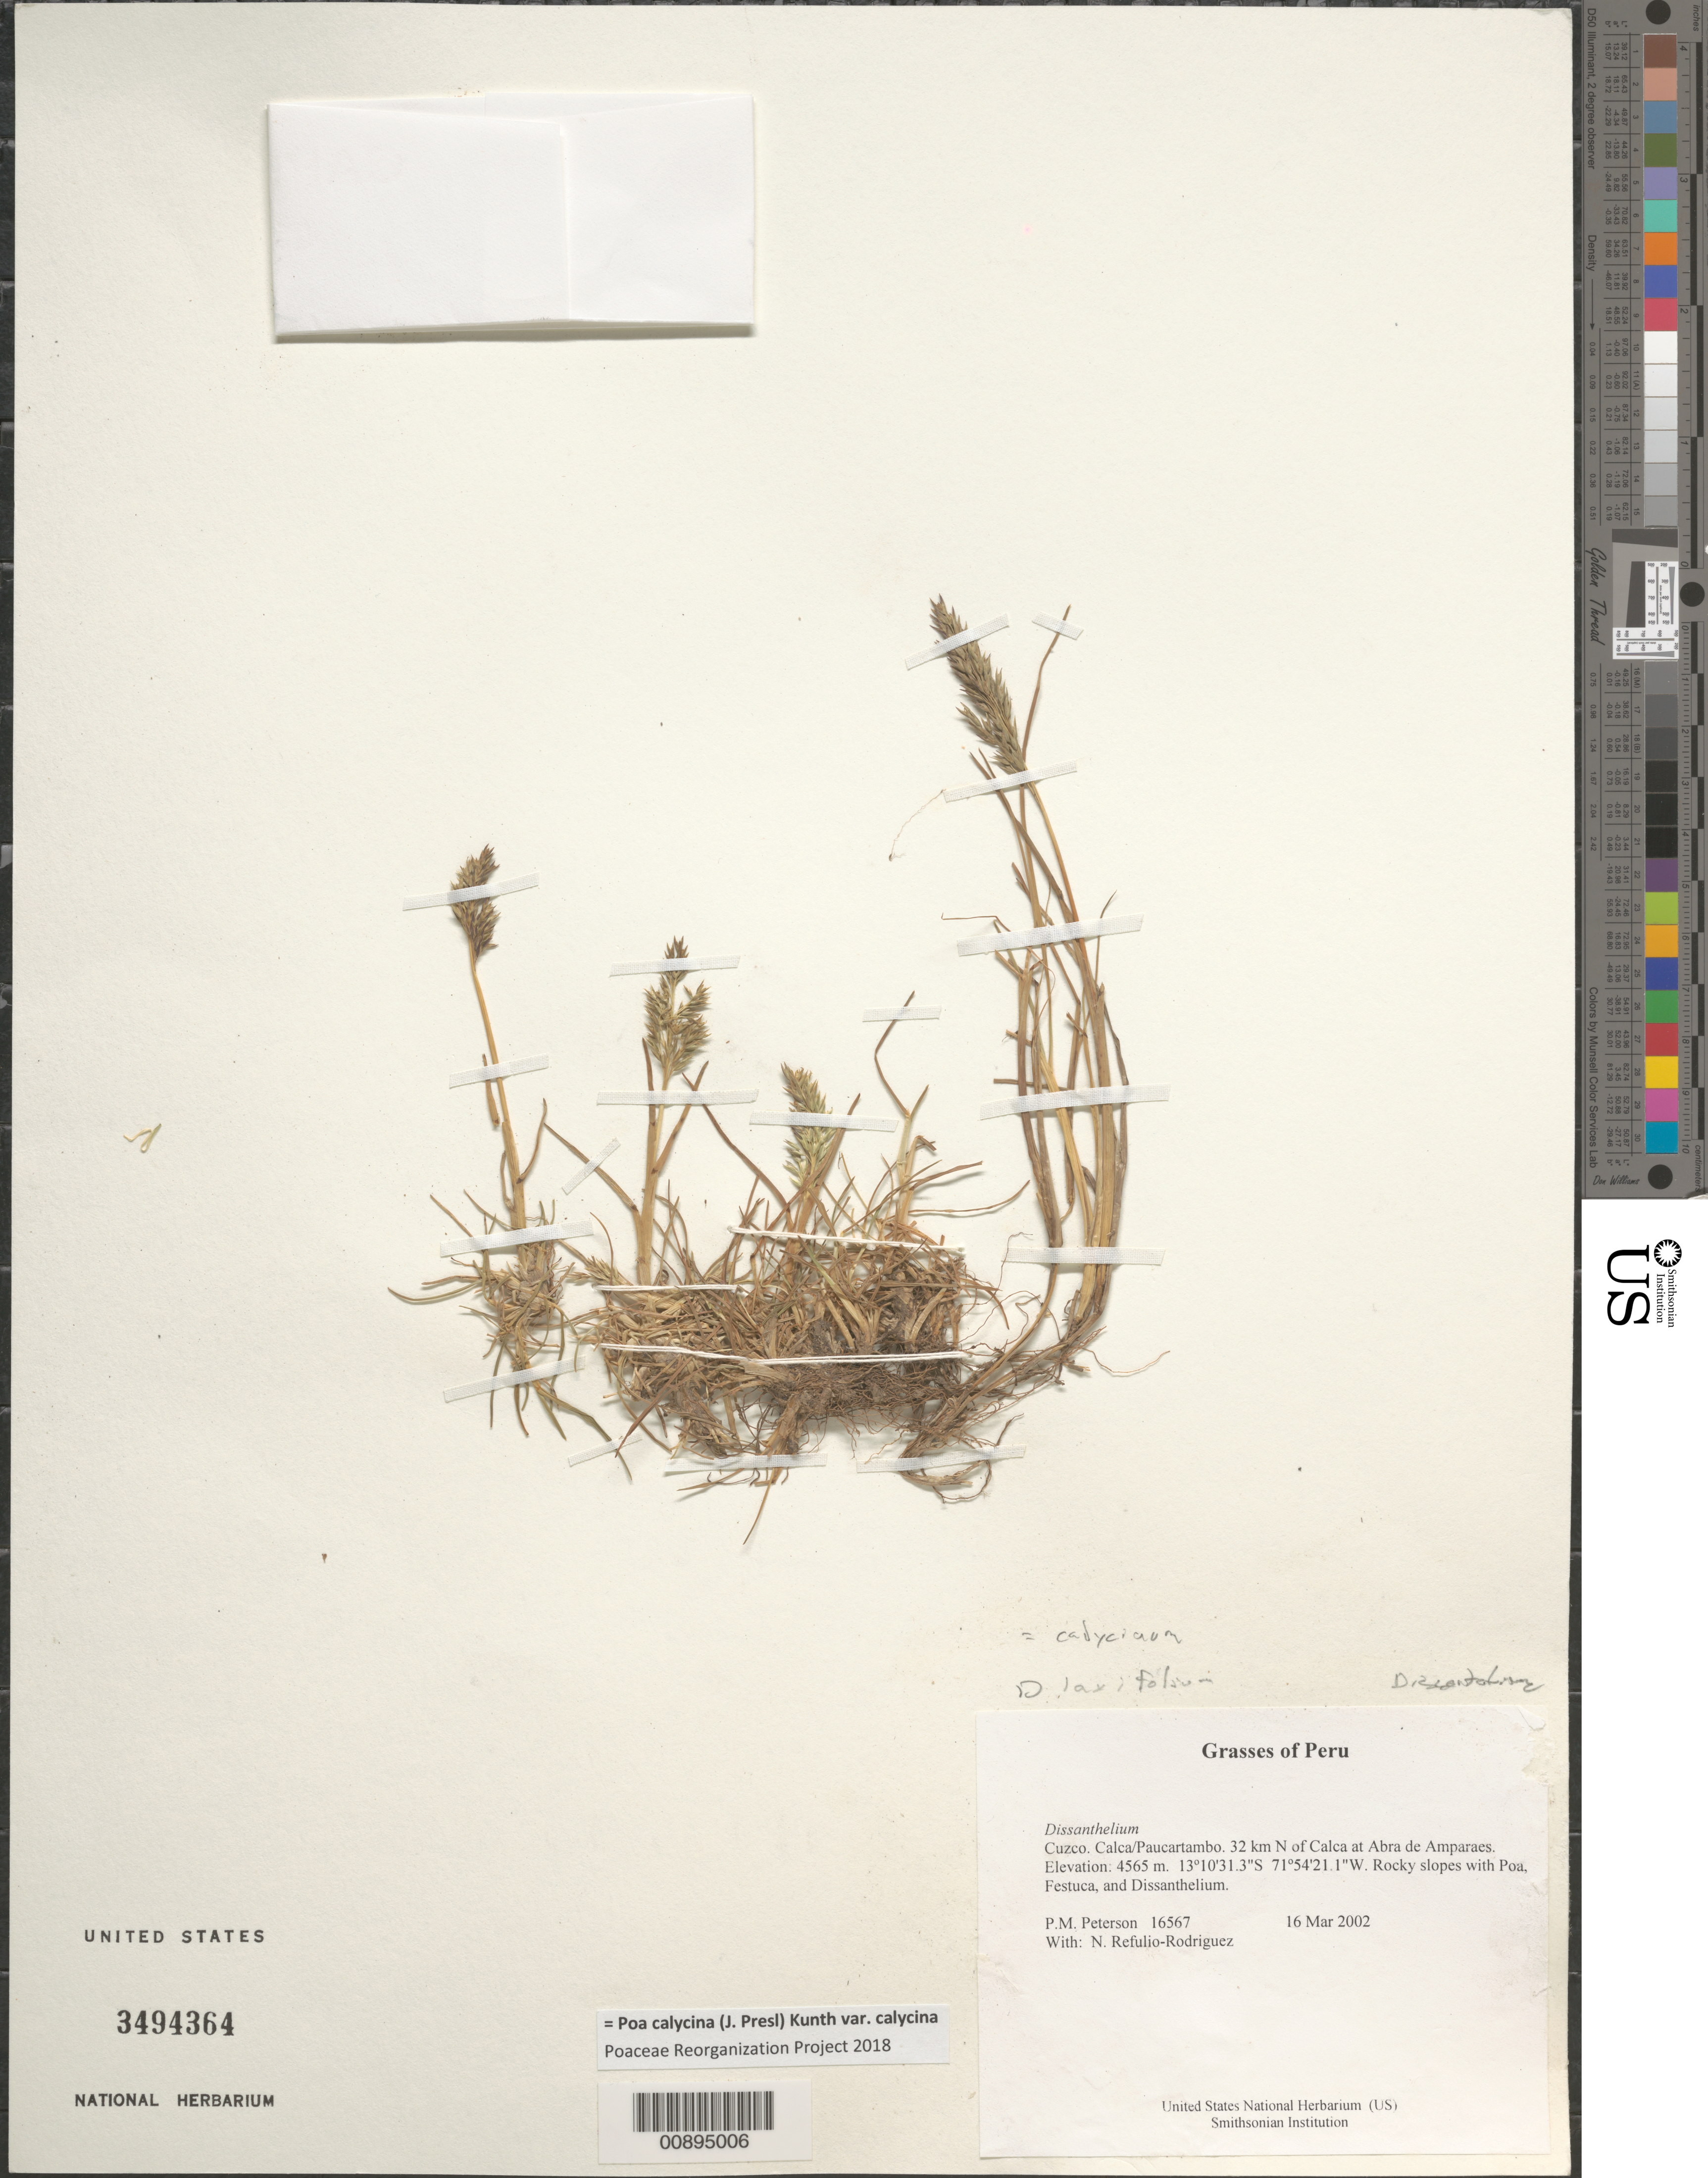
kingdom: Plantae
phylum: Tracheophyta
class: Liliopsida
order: Poales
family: Poaceae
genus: Poa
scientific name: Poa calycina var. calycina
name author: (J. Presl) Kunth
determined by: Poaceae Reorganization Project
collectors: P. M. Peterson & N. Refulio-Rodríguez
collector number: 16567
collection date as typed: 16 Mar 2002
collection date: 2002-03-16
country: Peru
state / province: Cusco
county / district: Calca/Paucartambo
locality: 32 km N of Calca at Abra de Amparaes.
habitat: Rocky slopes with ~Poa, Festuca, and Dissanthelium~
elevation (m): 4565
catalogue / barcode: US 3494364